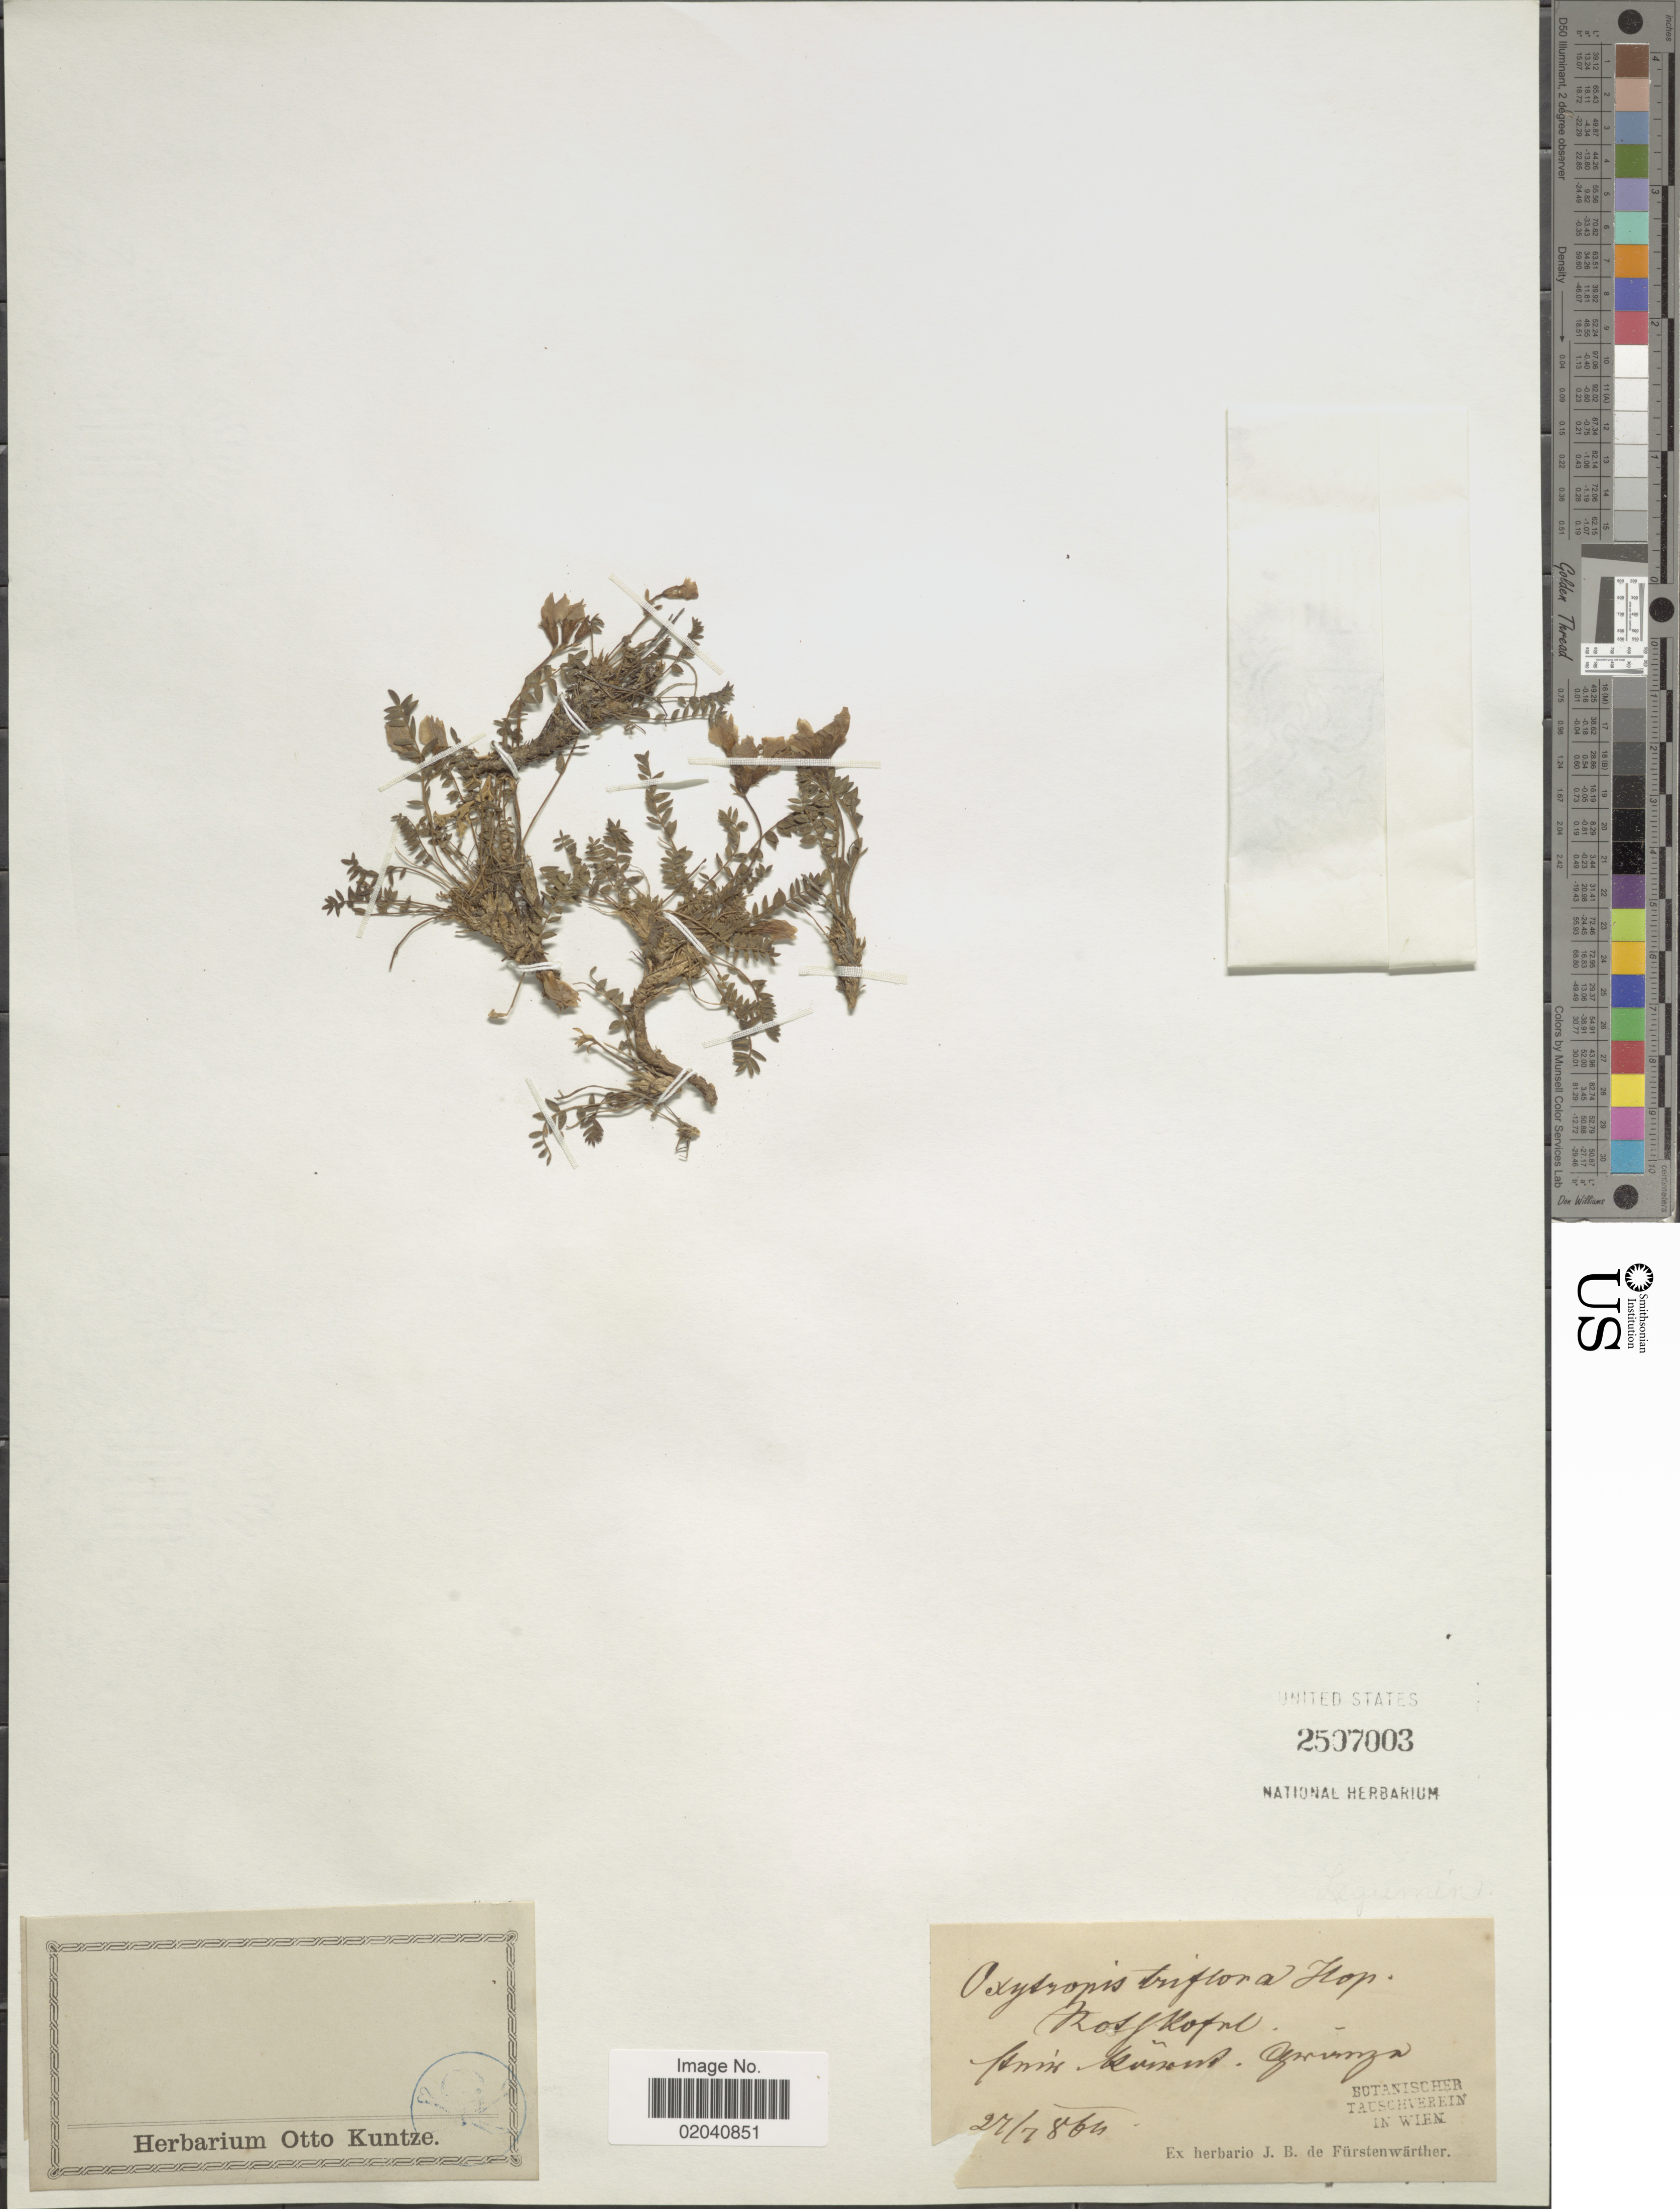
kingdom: Plantae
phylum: Tracheophyta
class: Magnoliopsida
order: Fabales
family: Fabaceae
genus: Oxytropis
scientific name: Oxytropis triflora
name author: Hoppe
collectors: Ex Herb. J. B. de Fürstenwärther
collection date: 1864-07-17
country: Austria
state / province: Wien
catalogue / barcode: US 2507003